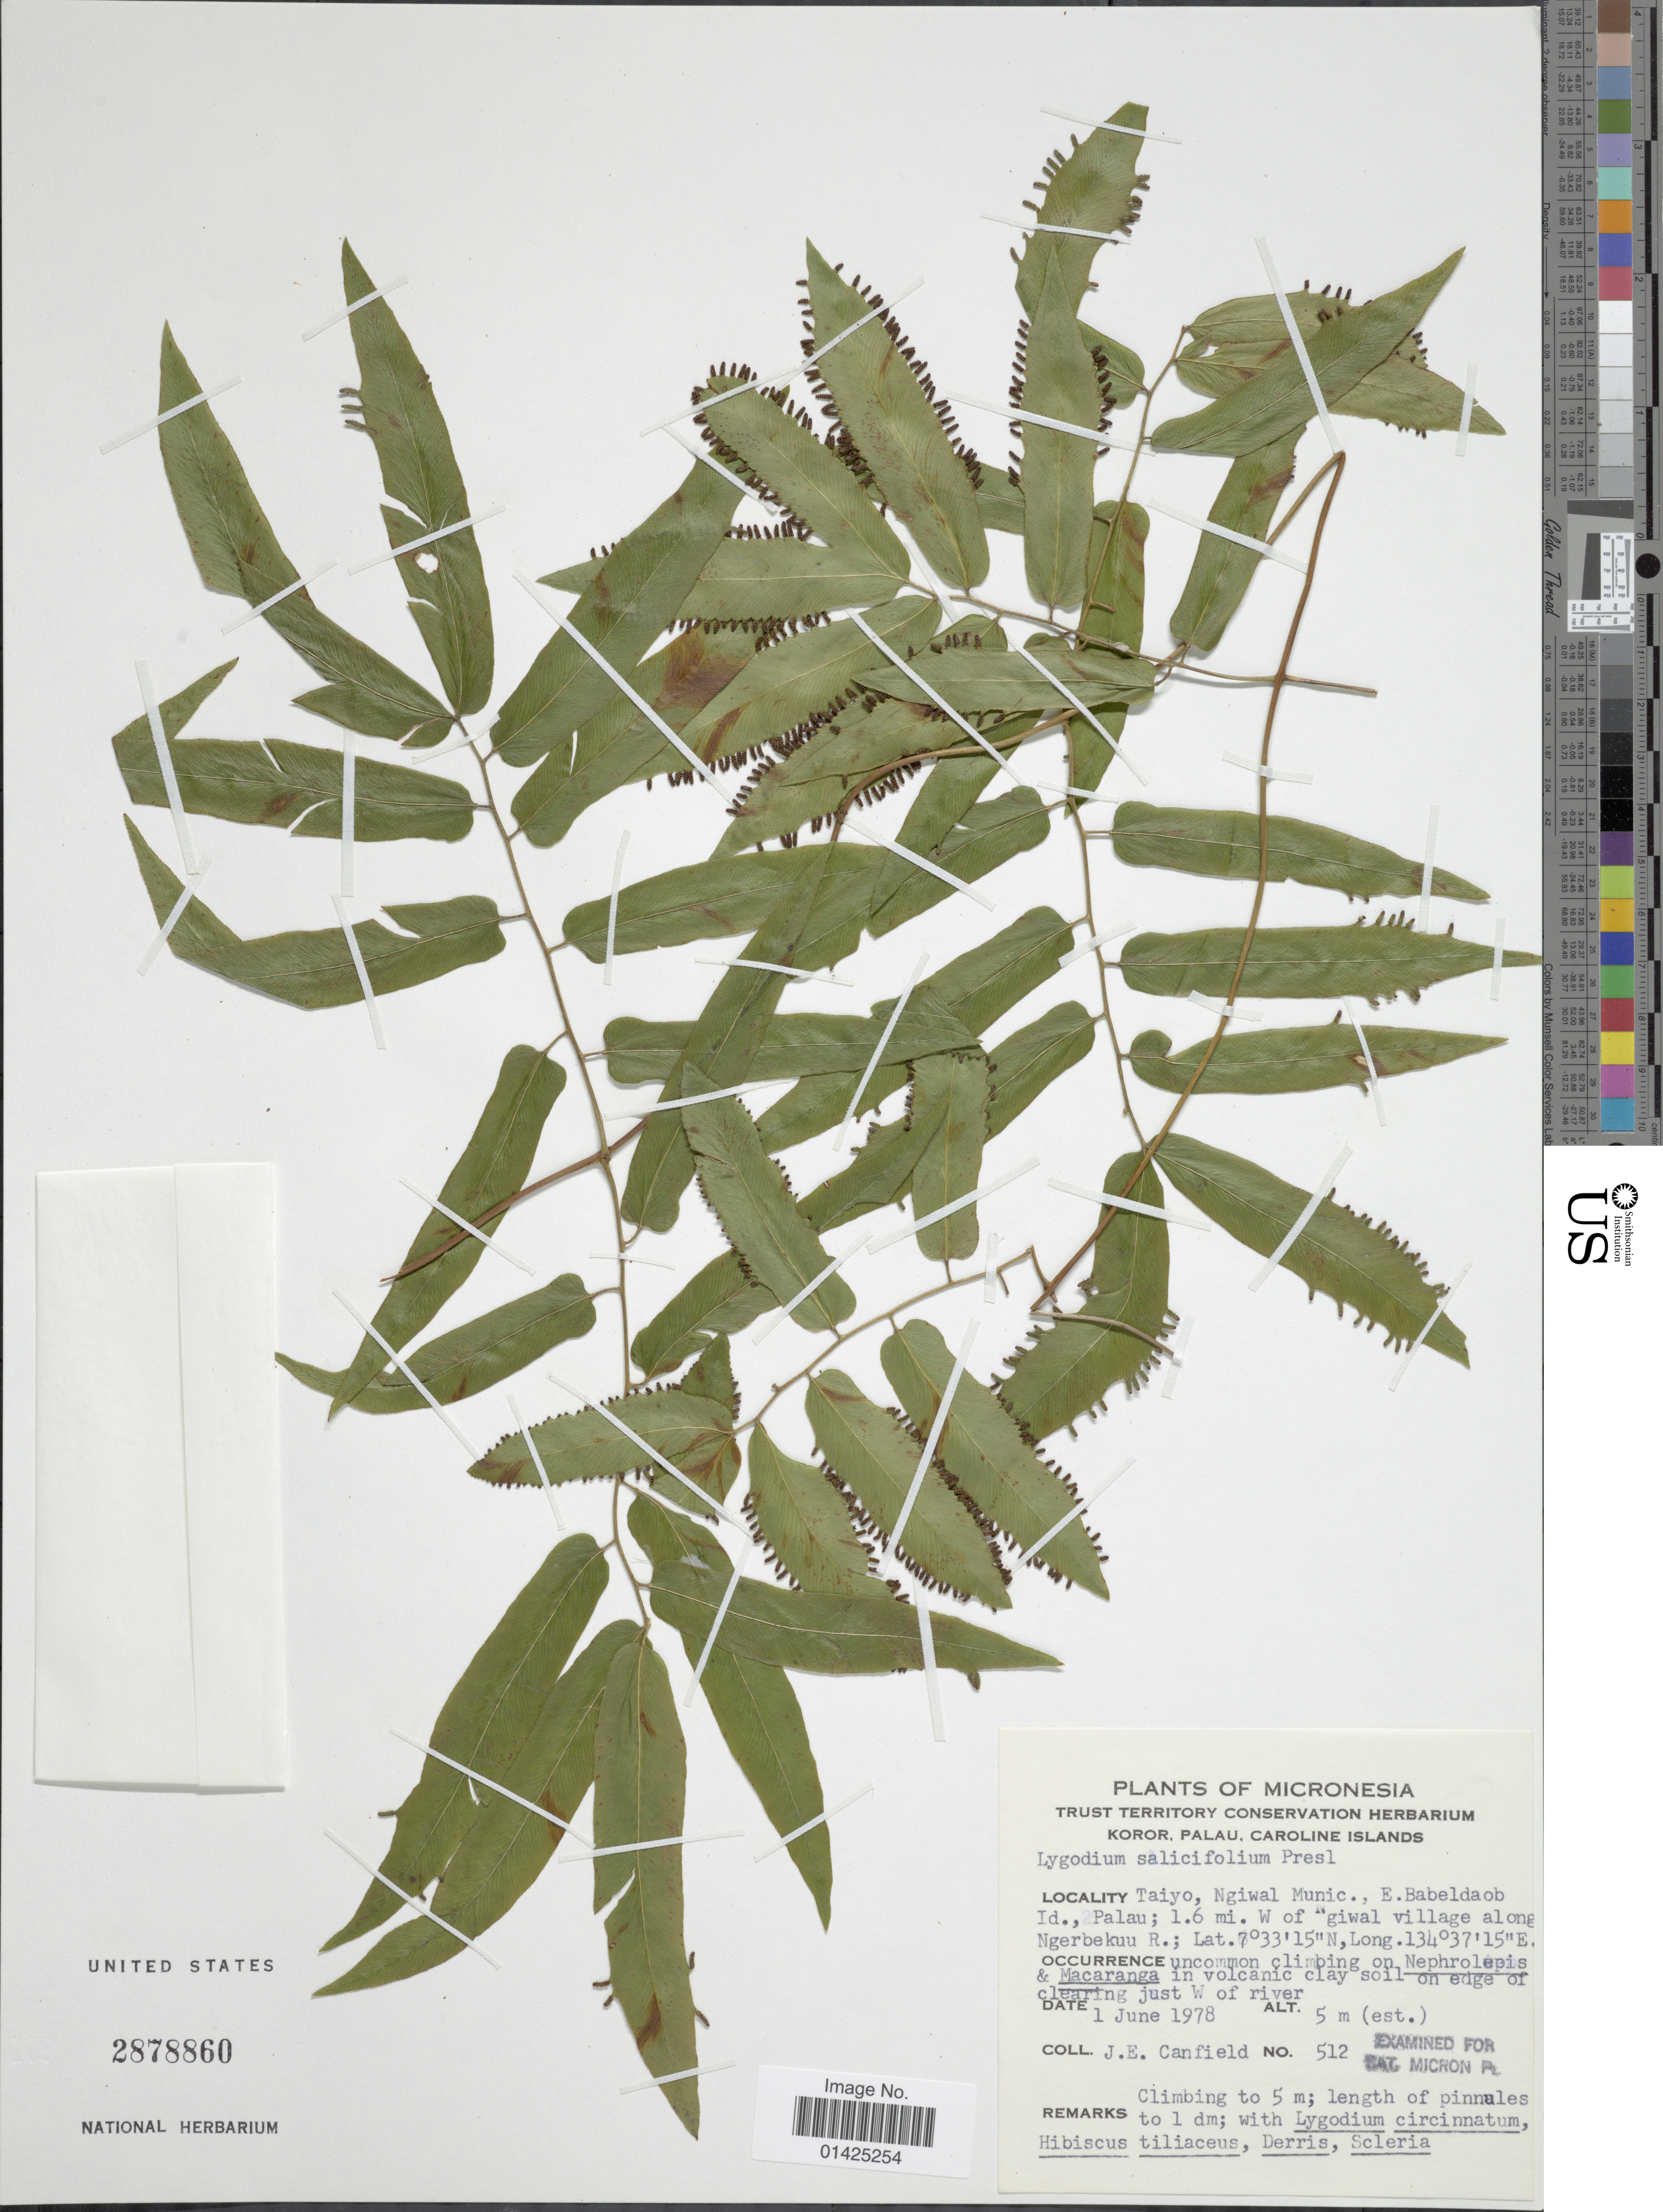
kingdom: Plantae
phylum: Tracheophyta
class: Polypodiopsida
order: Schizaeales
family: Lygodiaceae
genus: Lygodium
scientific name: Lygodium sailcifolium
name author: C. Presl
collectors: J. E. Canfield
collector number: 512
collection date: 1978-06-01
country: Palau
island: Oreor [Koror]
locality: Koror, Palau, Taiyo, ngiwal Munic. 1.6 mi. W of 'giwal village along Ngerbekuu R.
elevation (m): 5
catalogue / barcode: US 2878860